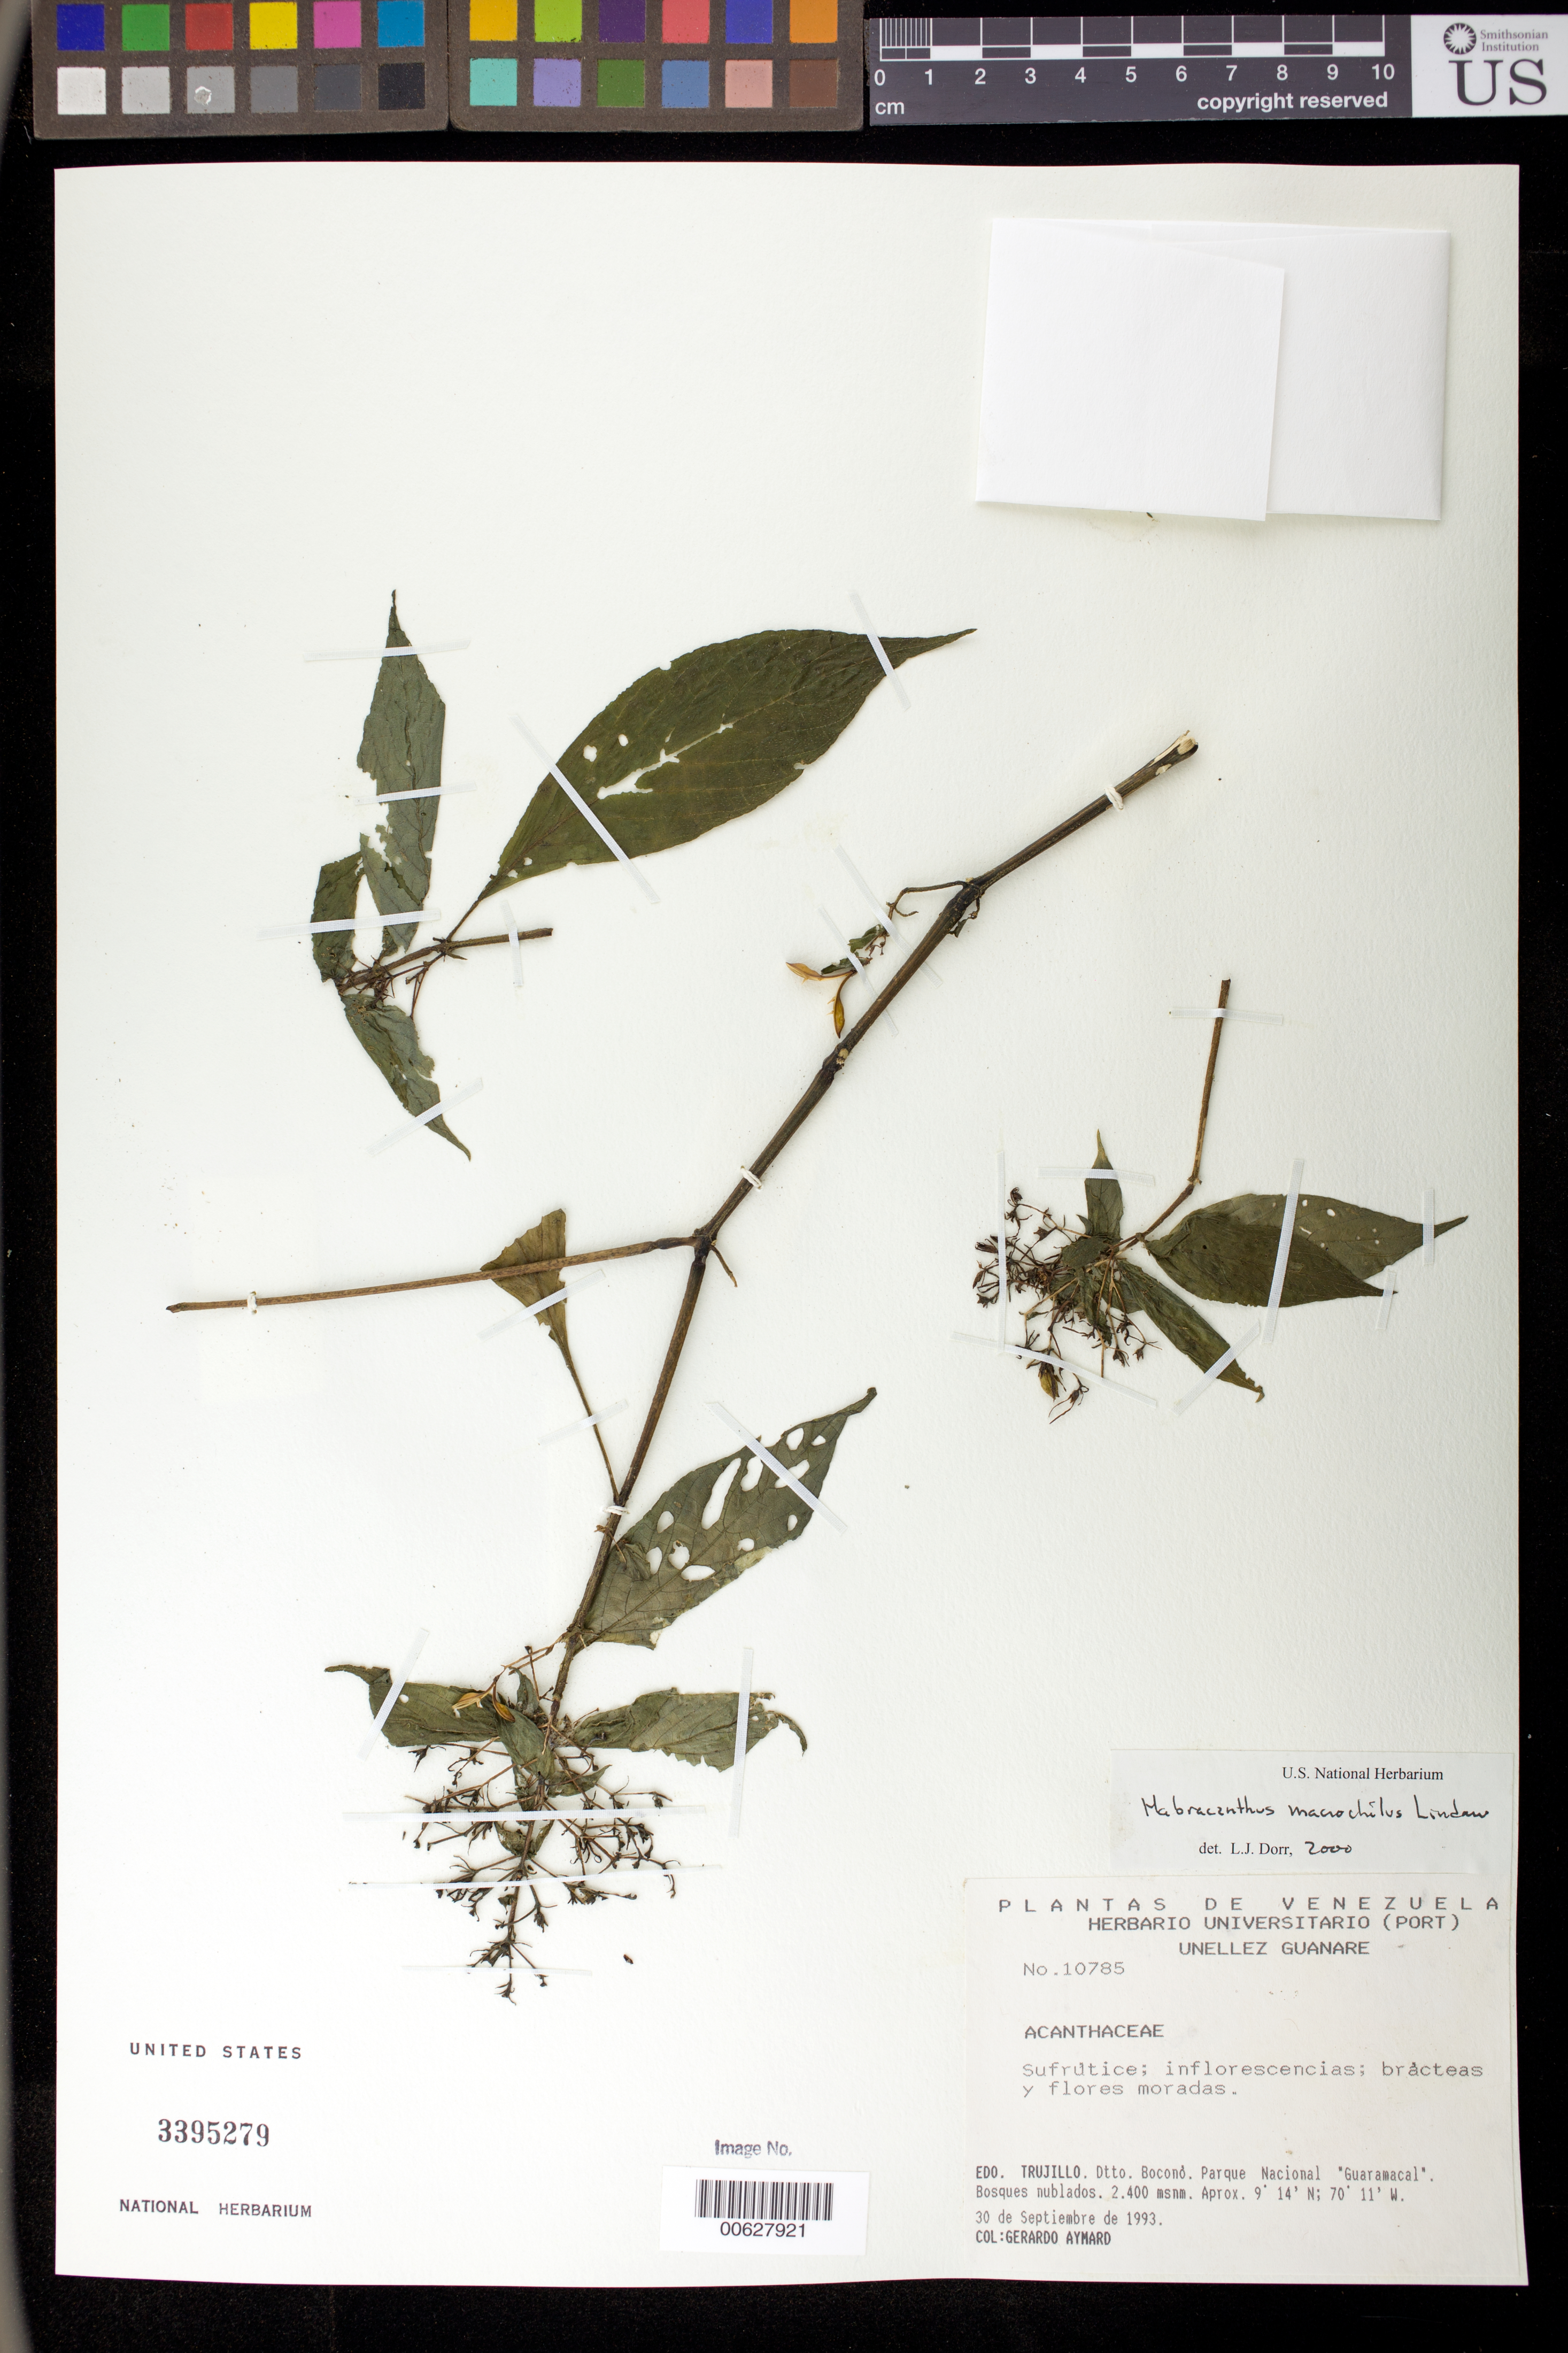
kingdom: Plantae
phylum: Tracheophyta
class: Magnoliopsida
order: Lamiales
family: Acanthaceae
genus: Habracanthus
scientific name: Habracanthus macrochilus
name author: Lindau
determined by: Dorr, L. J., (BOT), Smithsonian Institution - National Museum of Natural History (UNITED STATES)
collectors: G. A. Aymard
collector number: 10785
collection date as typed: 30 Sep 1993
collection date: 1993-09-30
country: Venezuela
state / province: Trujillo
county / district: Boconó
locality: Parque Nacional Guaramcal.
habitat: Bosques nublados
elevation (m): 2400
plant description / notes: PORT, US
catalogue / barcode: US 3395279